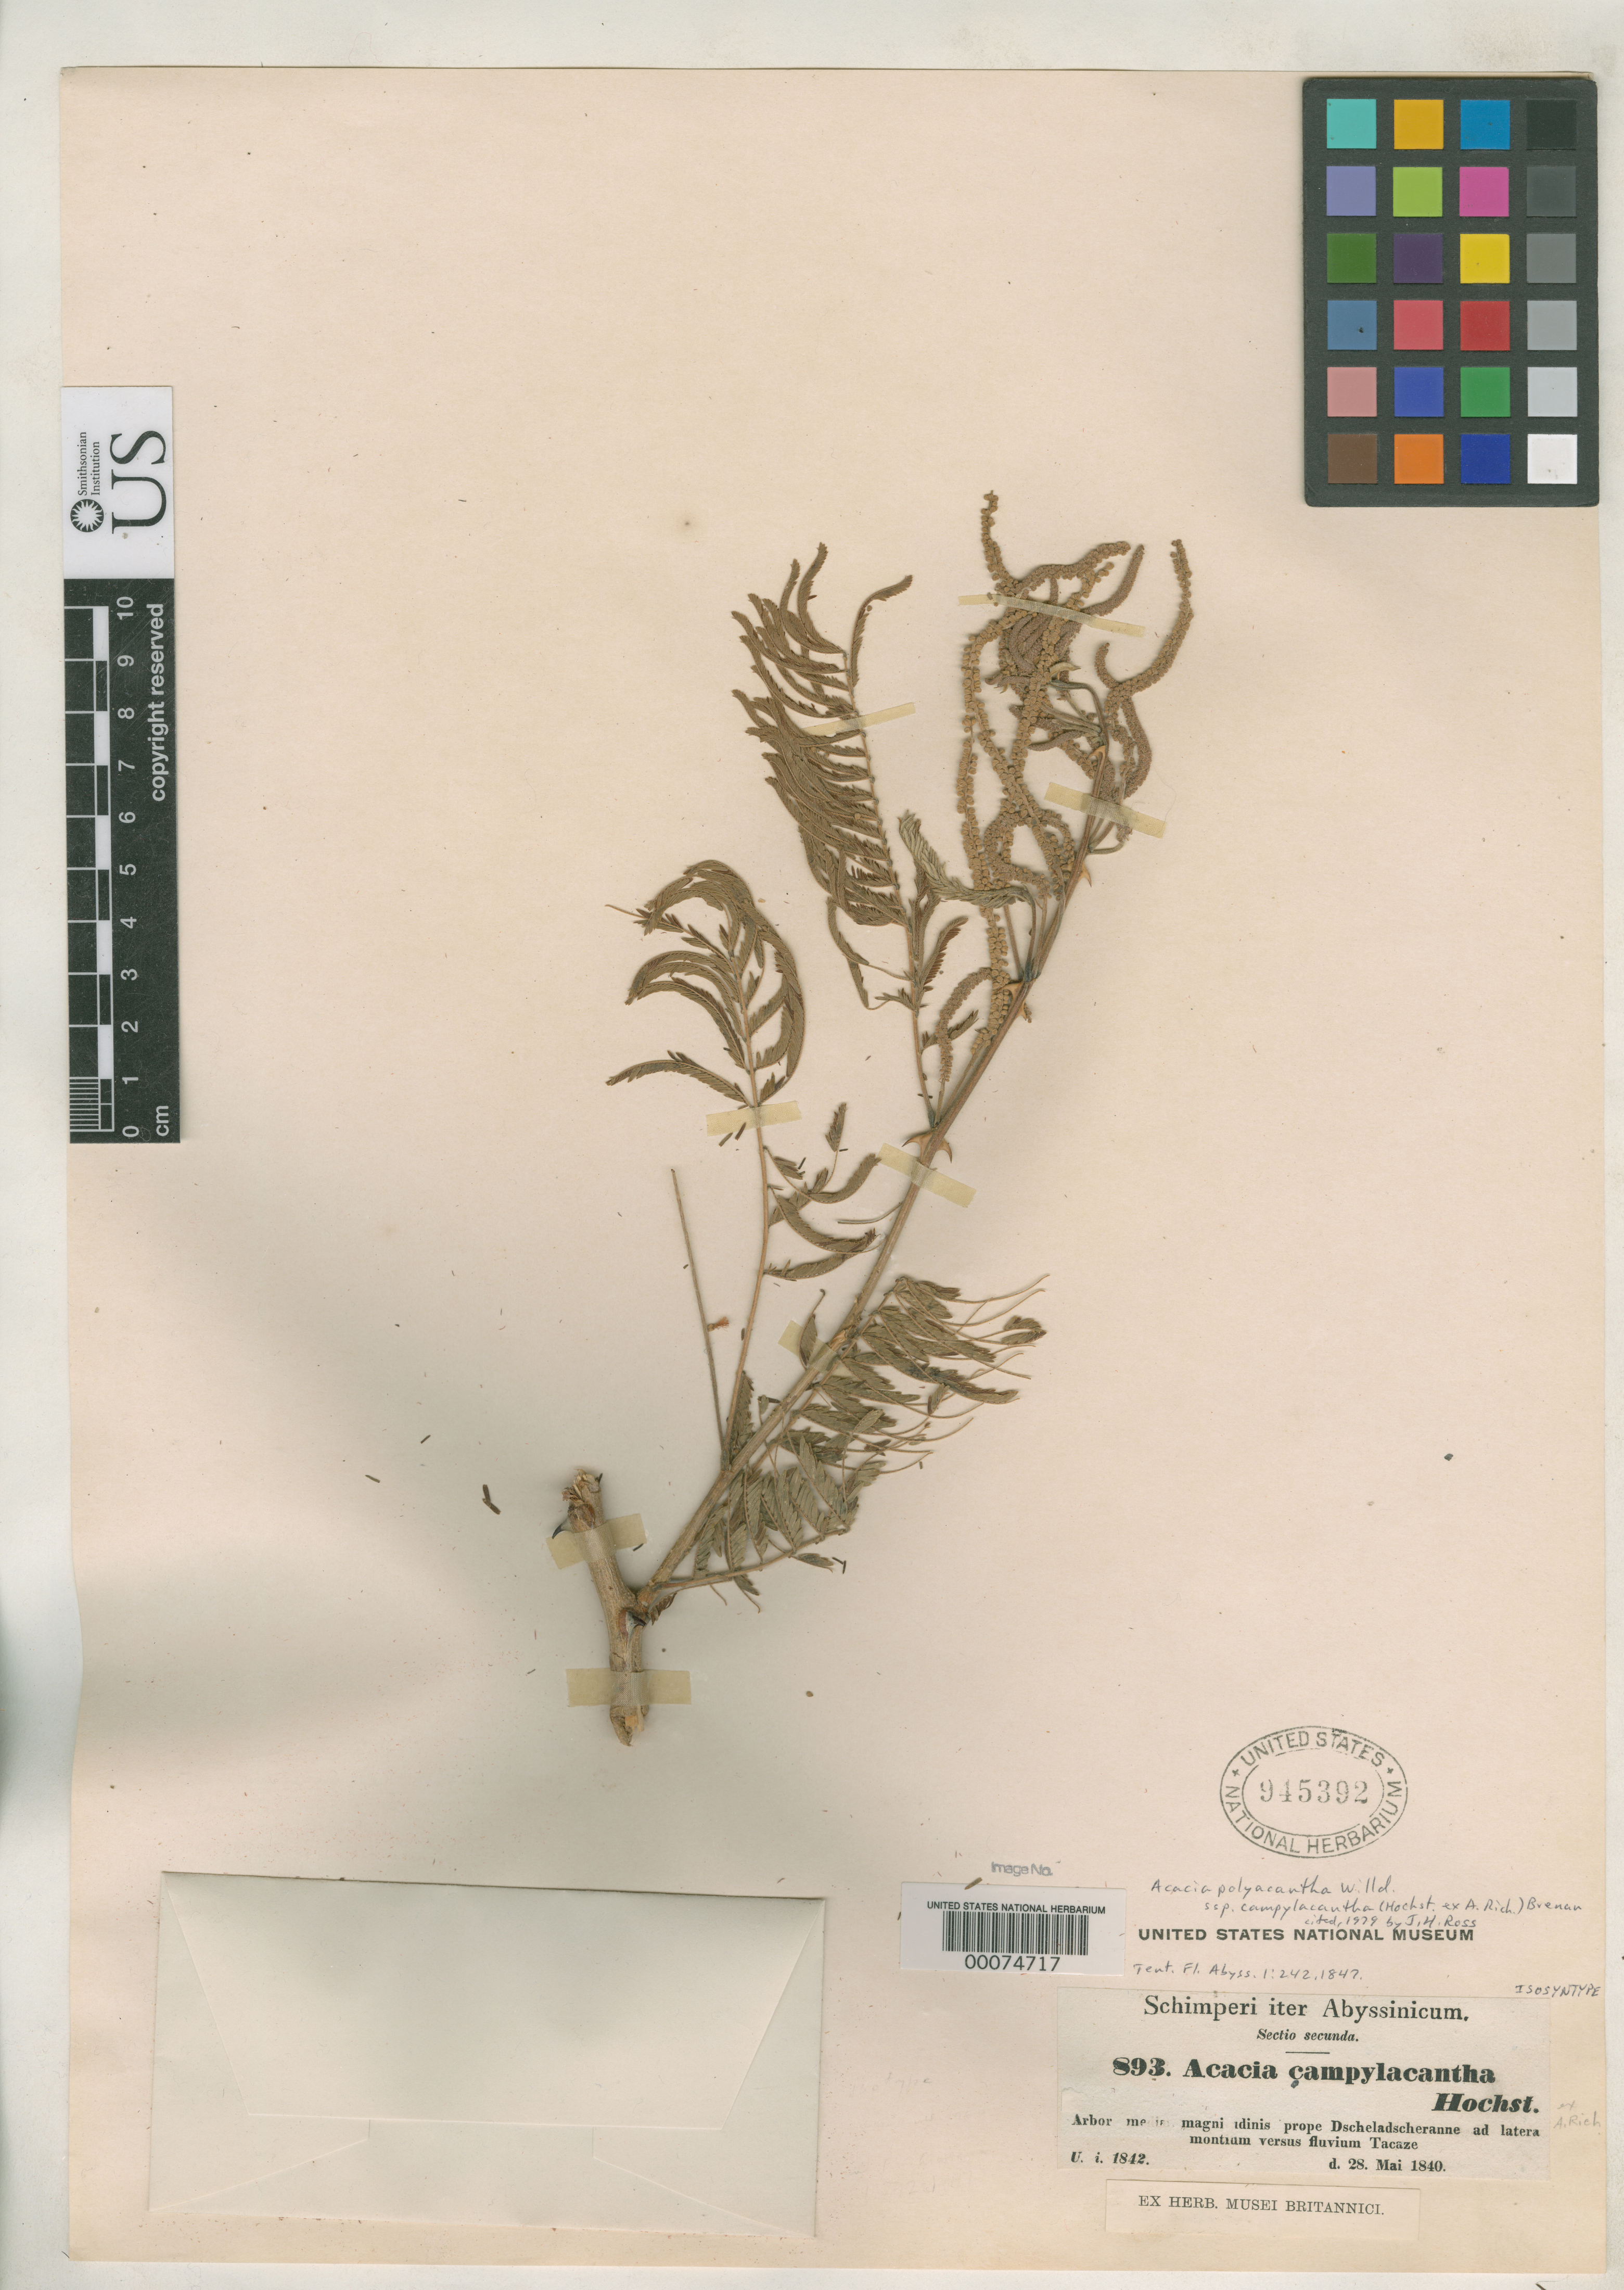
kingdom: Plantae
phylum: Tracheophyta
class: Magnoliopsida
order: Fabales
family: Fabaceae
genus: Acacia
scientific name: Acacia campylacantha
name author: Hochst. ex A. Rich.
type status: Isosyntype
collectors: G. W. Schimper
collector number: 893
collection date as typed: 28 May 1840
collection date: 1840-05-28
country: Ethiopia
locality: Dscheladscheranne.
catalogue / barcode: US 945392